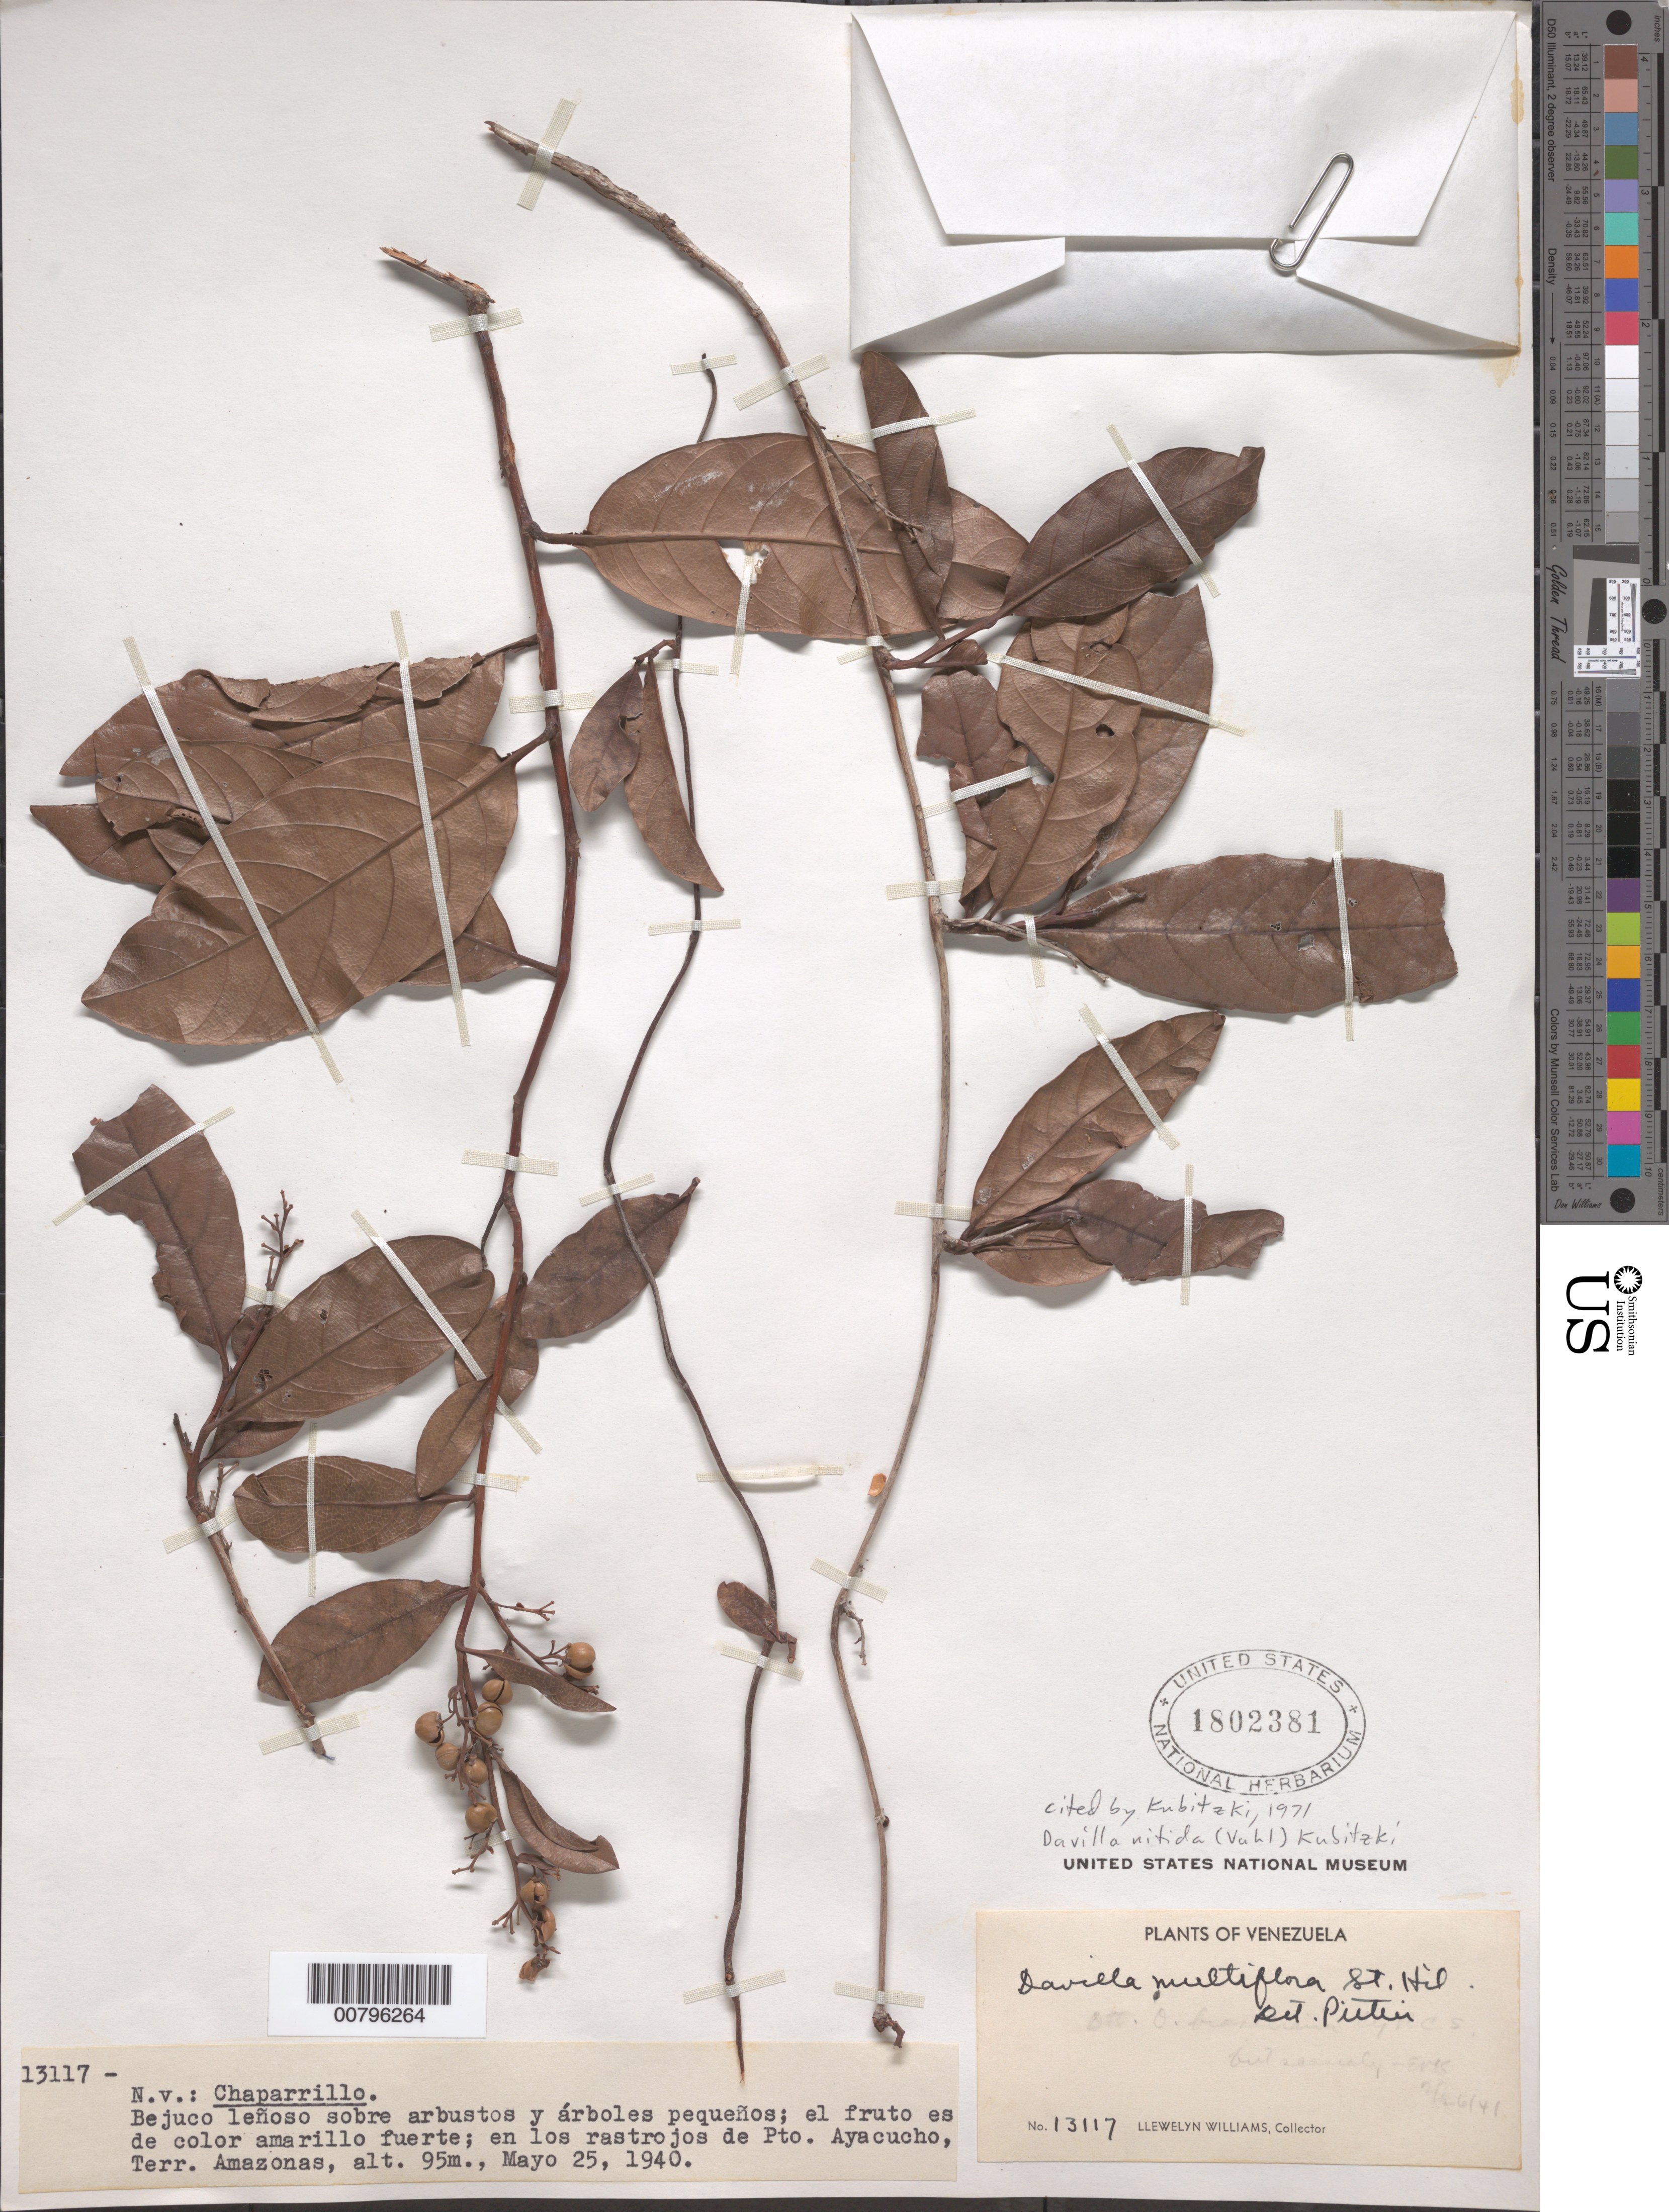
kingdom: Plantae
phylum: Tracheophyta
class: Magnoliopsida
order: Dilleniales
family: Dilleniaceae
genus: Davilla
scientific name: Davilla nitida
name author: (Vahl) Kubitzki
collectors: Ll. Williams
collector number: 13117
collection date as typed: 25-May-40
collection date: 1940-05-25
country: Venezuela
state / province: Amazonas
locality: Puerto Ayacucho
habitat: Rastrojos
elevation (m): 95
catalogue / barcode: US 1802381